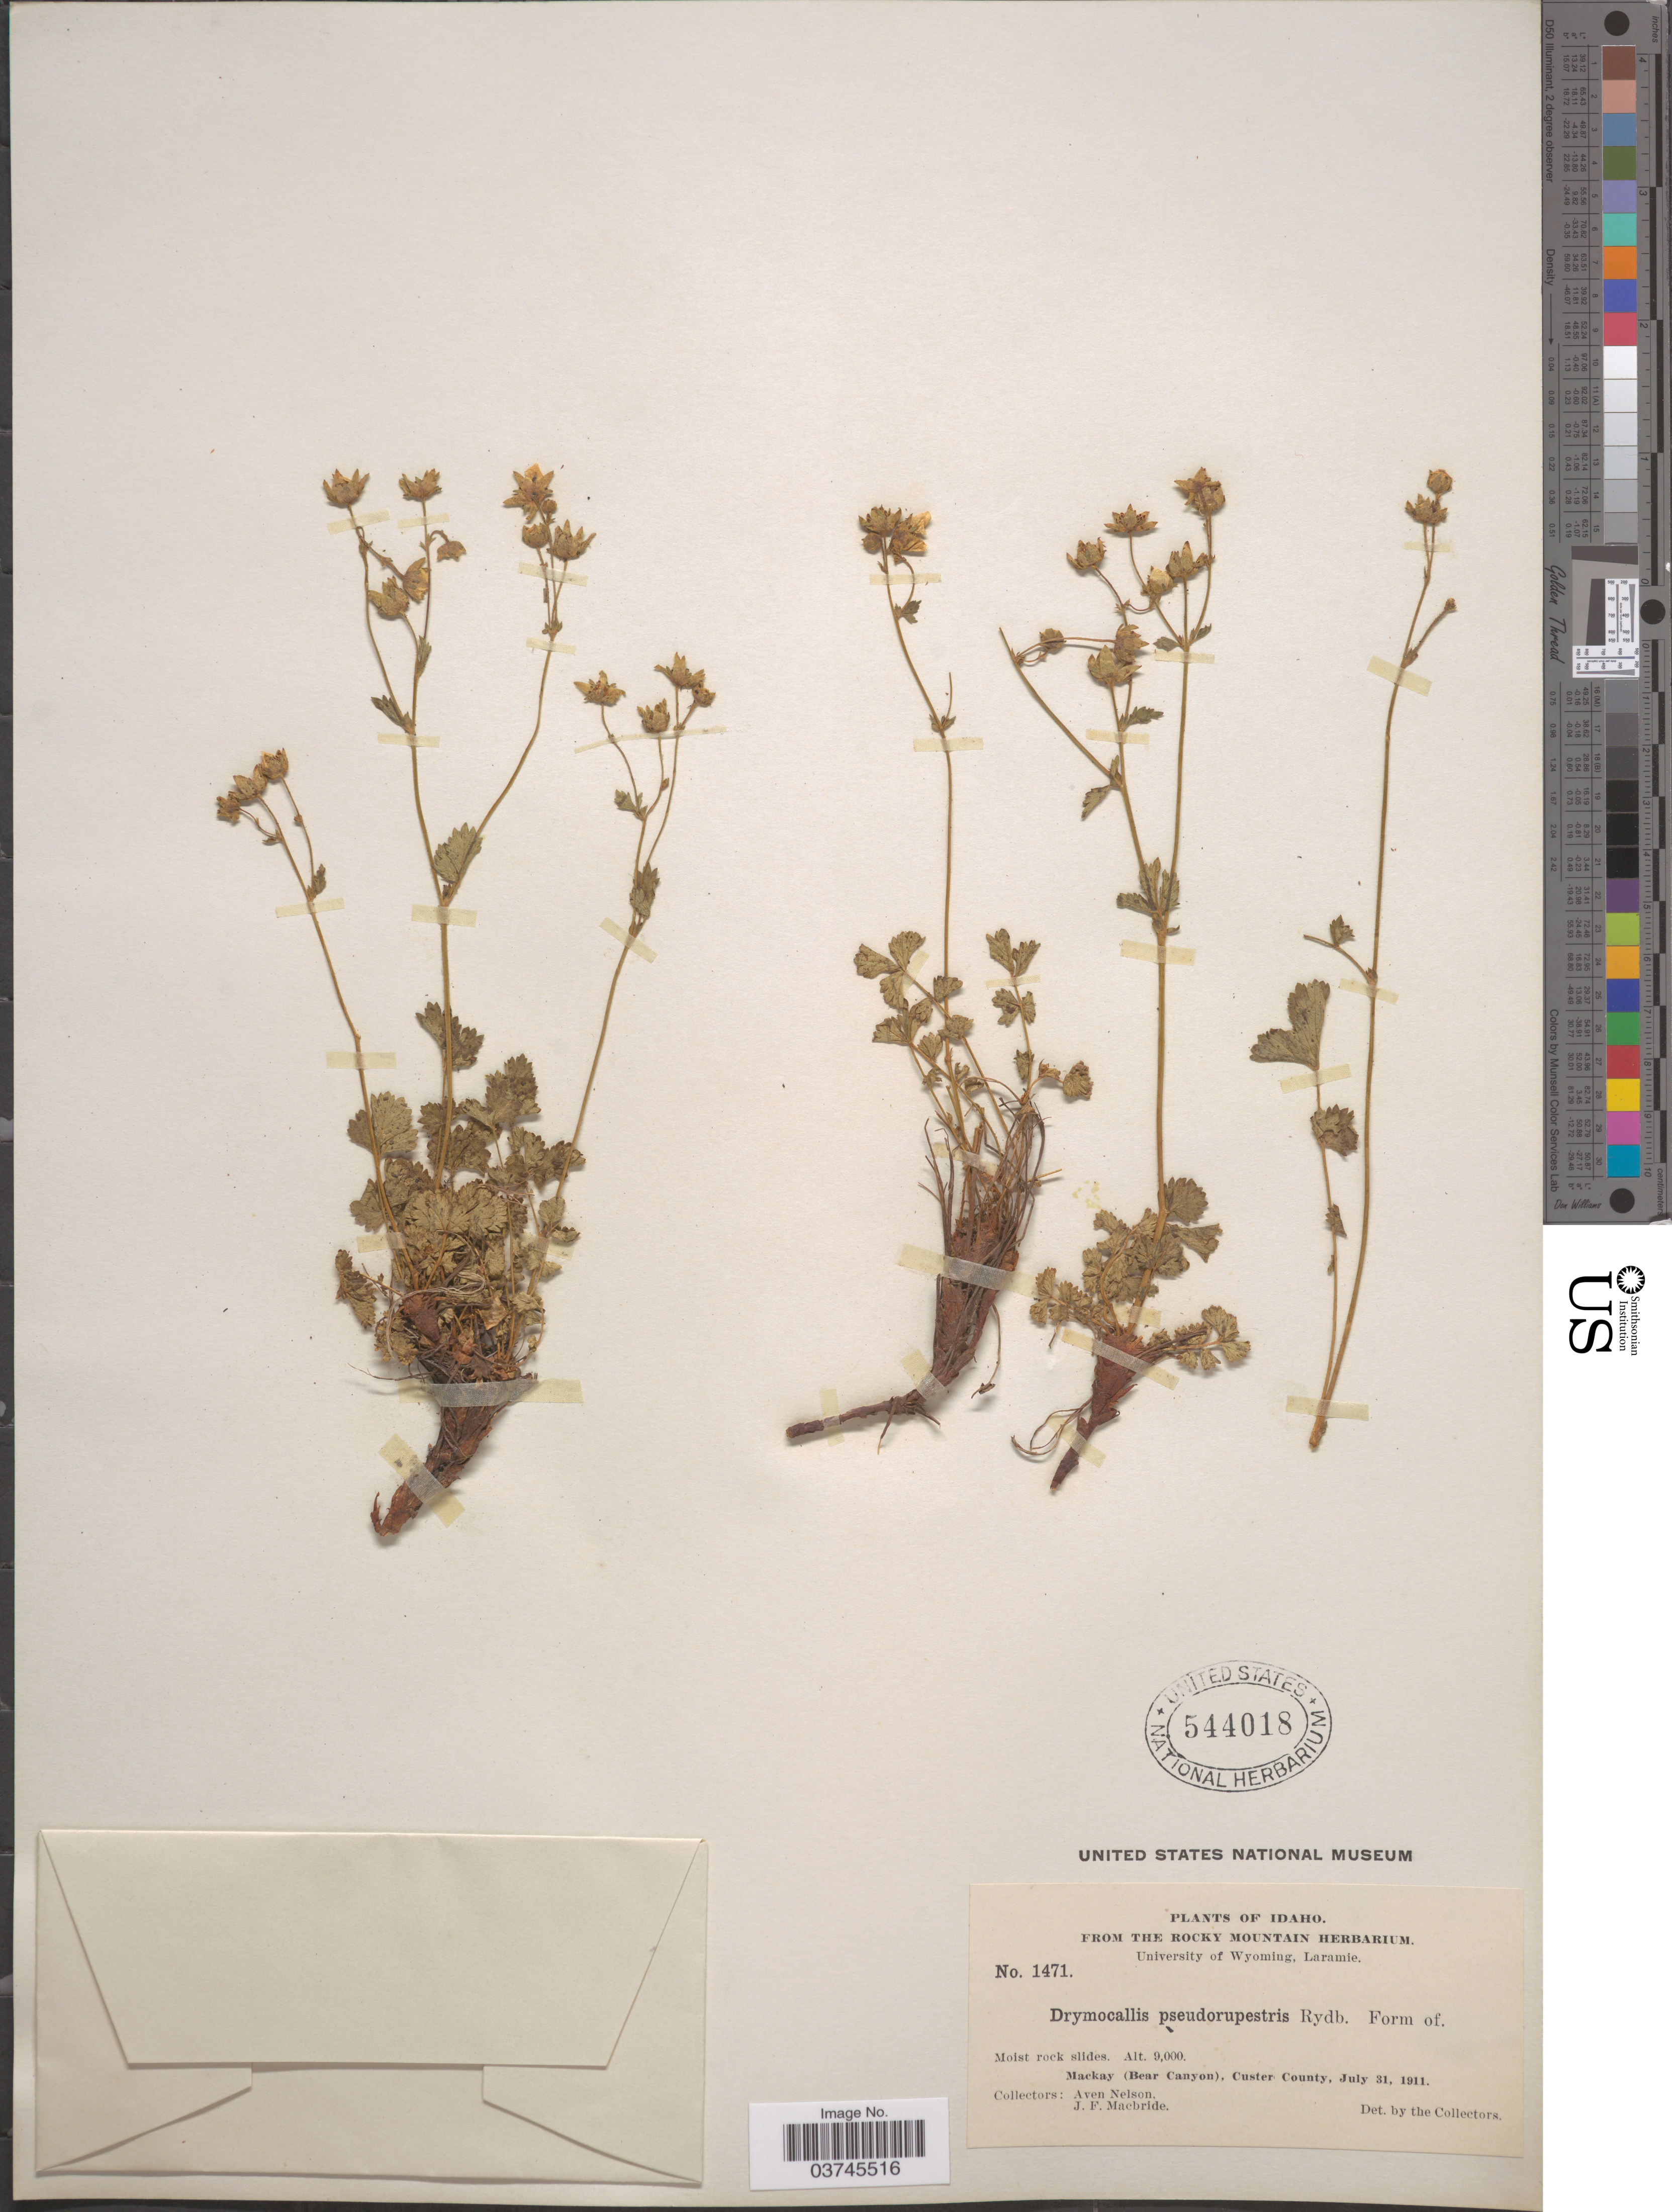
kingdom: Plantae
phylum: Tracheophyta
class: Magnoliopsida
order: Rosales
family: Rosaceae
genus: Drymocallis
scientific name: Drymocallis pseudorupestris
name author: (Rydb.) Rydb.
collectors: A. Nelson & J. F. Macbride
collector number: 1471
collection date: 1911-07-31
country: United States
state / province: Idaho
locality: Mackay (Bear Canyon), Custer County.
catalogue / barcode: US 544018